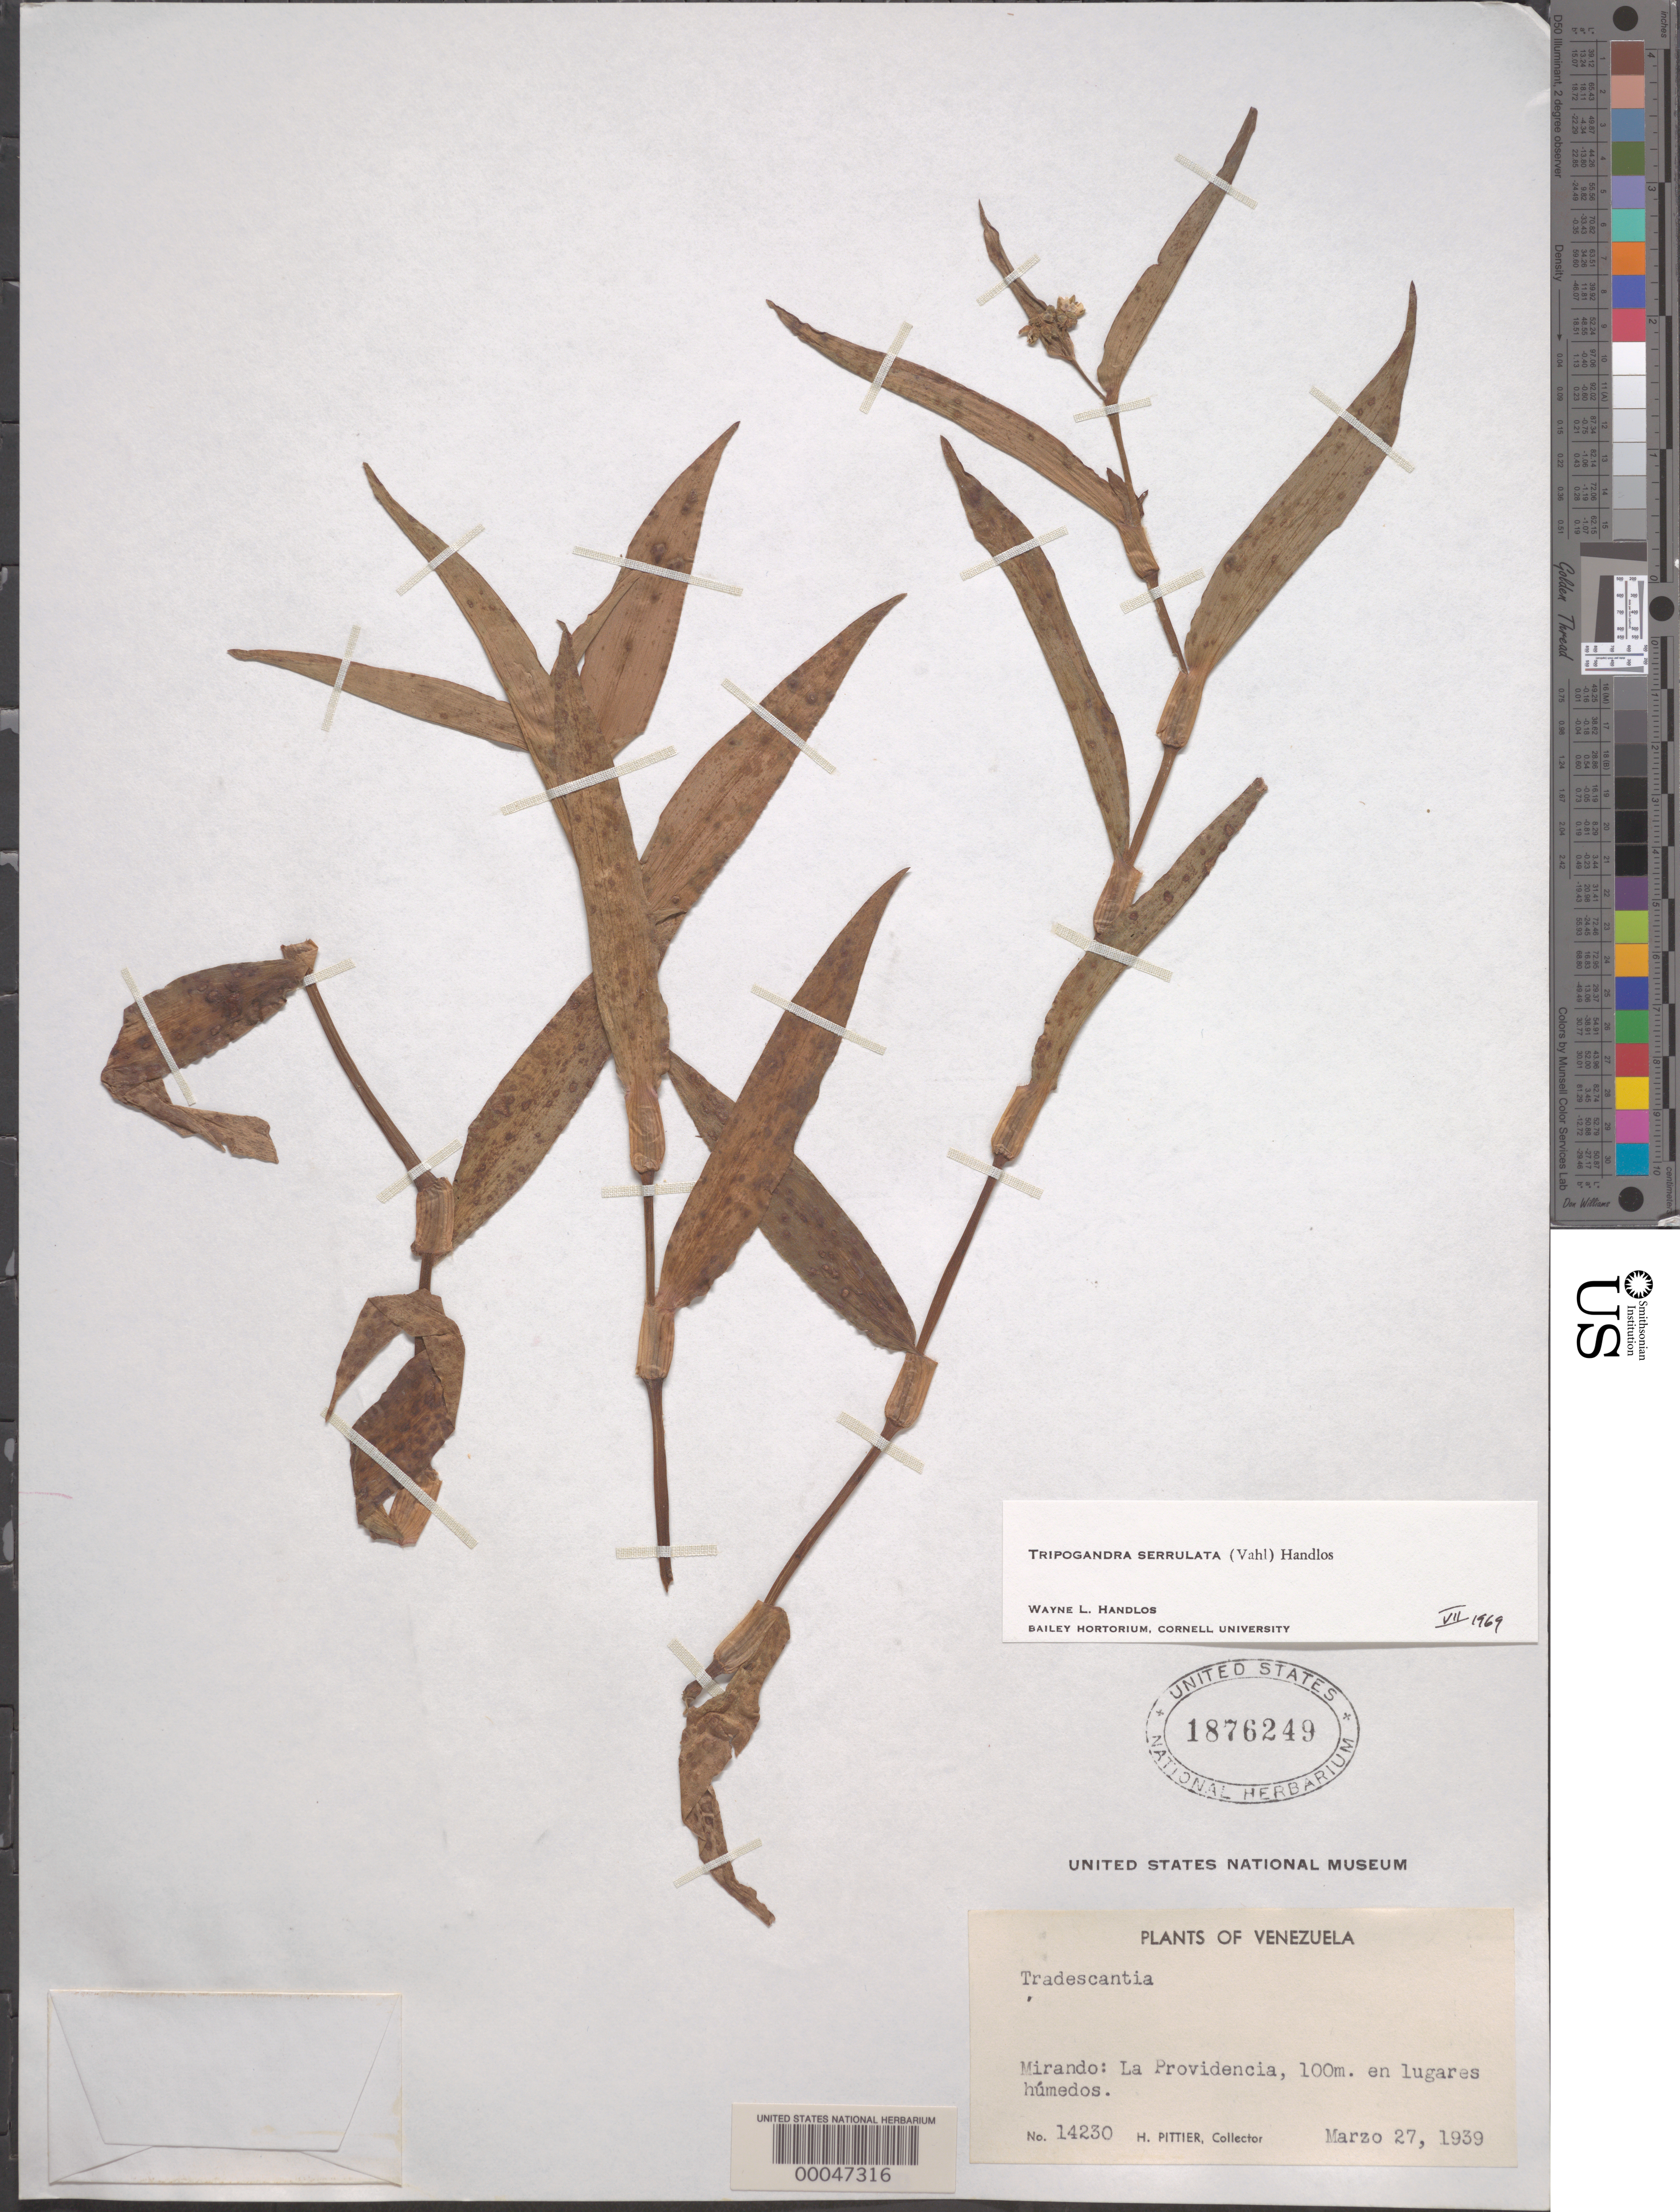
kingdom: Plantae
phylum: Tracheophyta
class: Liliopsida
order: Commelinales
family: Commelinaceae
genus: Tripogandra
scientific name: Tripogandra serrulata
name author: (Vahl) Handlos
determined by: Handlos, W. L.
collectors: H. F. Pittier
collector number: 14230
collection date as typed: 27 Mar 1939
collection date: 1939-03-27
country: Venezuela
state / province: Miranda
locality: La providencia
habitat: Moist places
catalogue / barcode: US 1876249